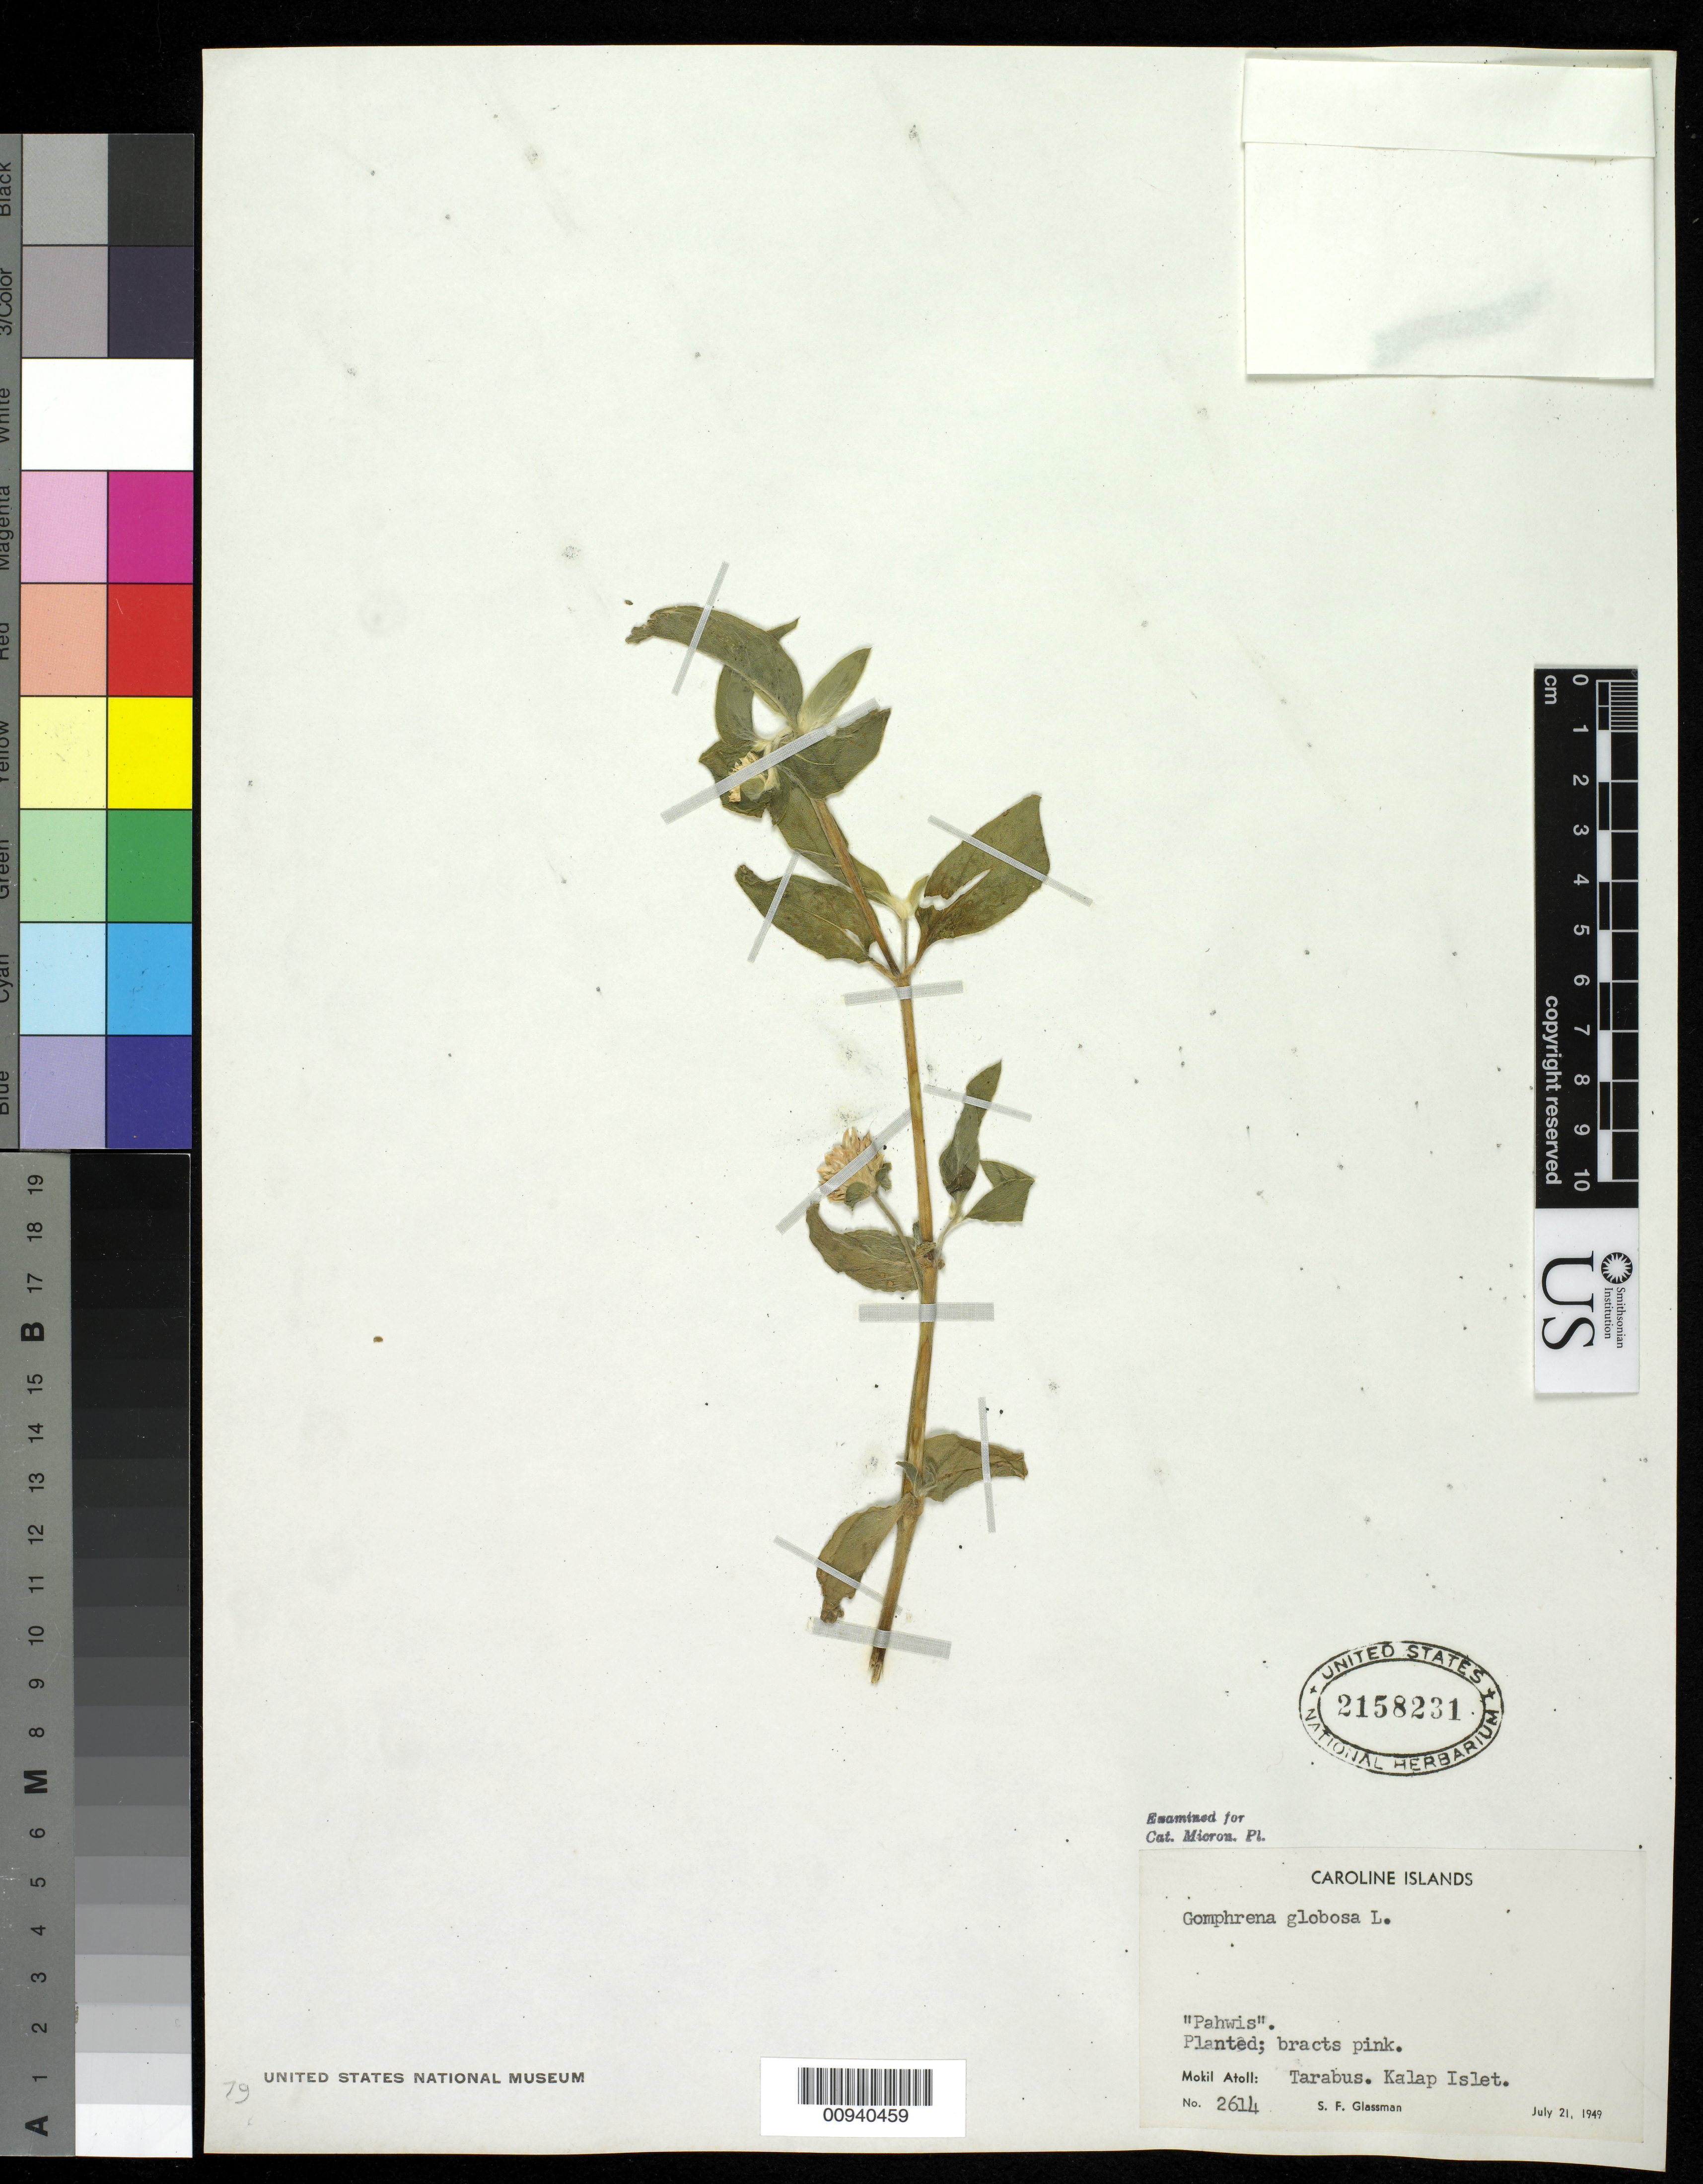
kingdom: Plantae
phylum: Tracheophyta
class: Magnoliopsida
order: Caryophyllales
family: Amaranthaceae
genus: Gomphrena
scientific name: Gomphrena globosa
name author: L.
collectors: S. F. Glassman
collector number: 2614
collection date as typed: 21 Jul 1949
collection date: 1949-07-21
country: Micronesia, Federated States of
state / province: Pohnpei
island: Mwokil (Mokil) Atoll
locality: Kalap Islet, Tarabus.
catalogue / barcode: US 2158231